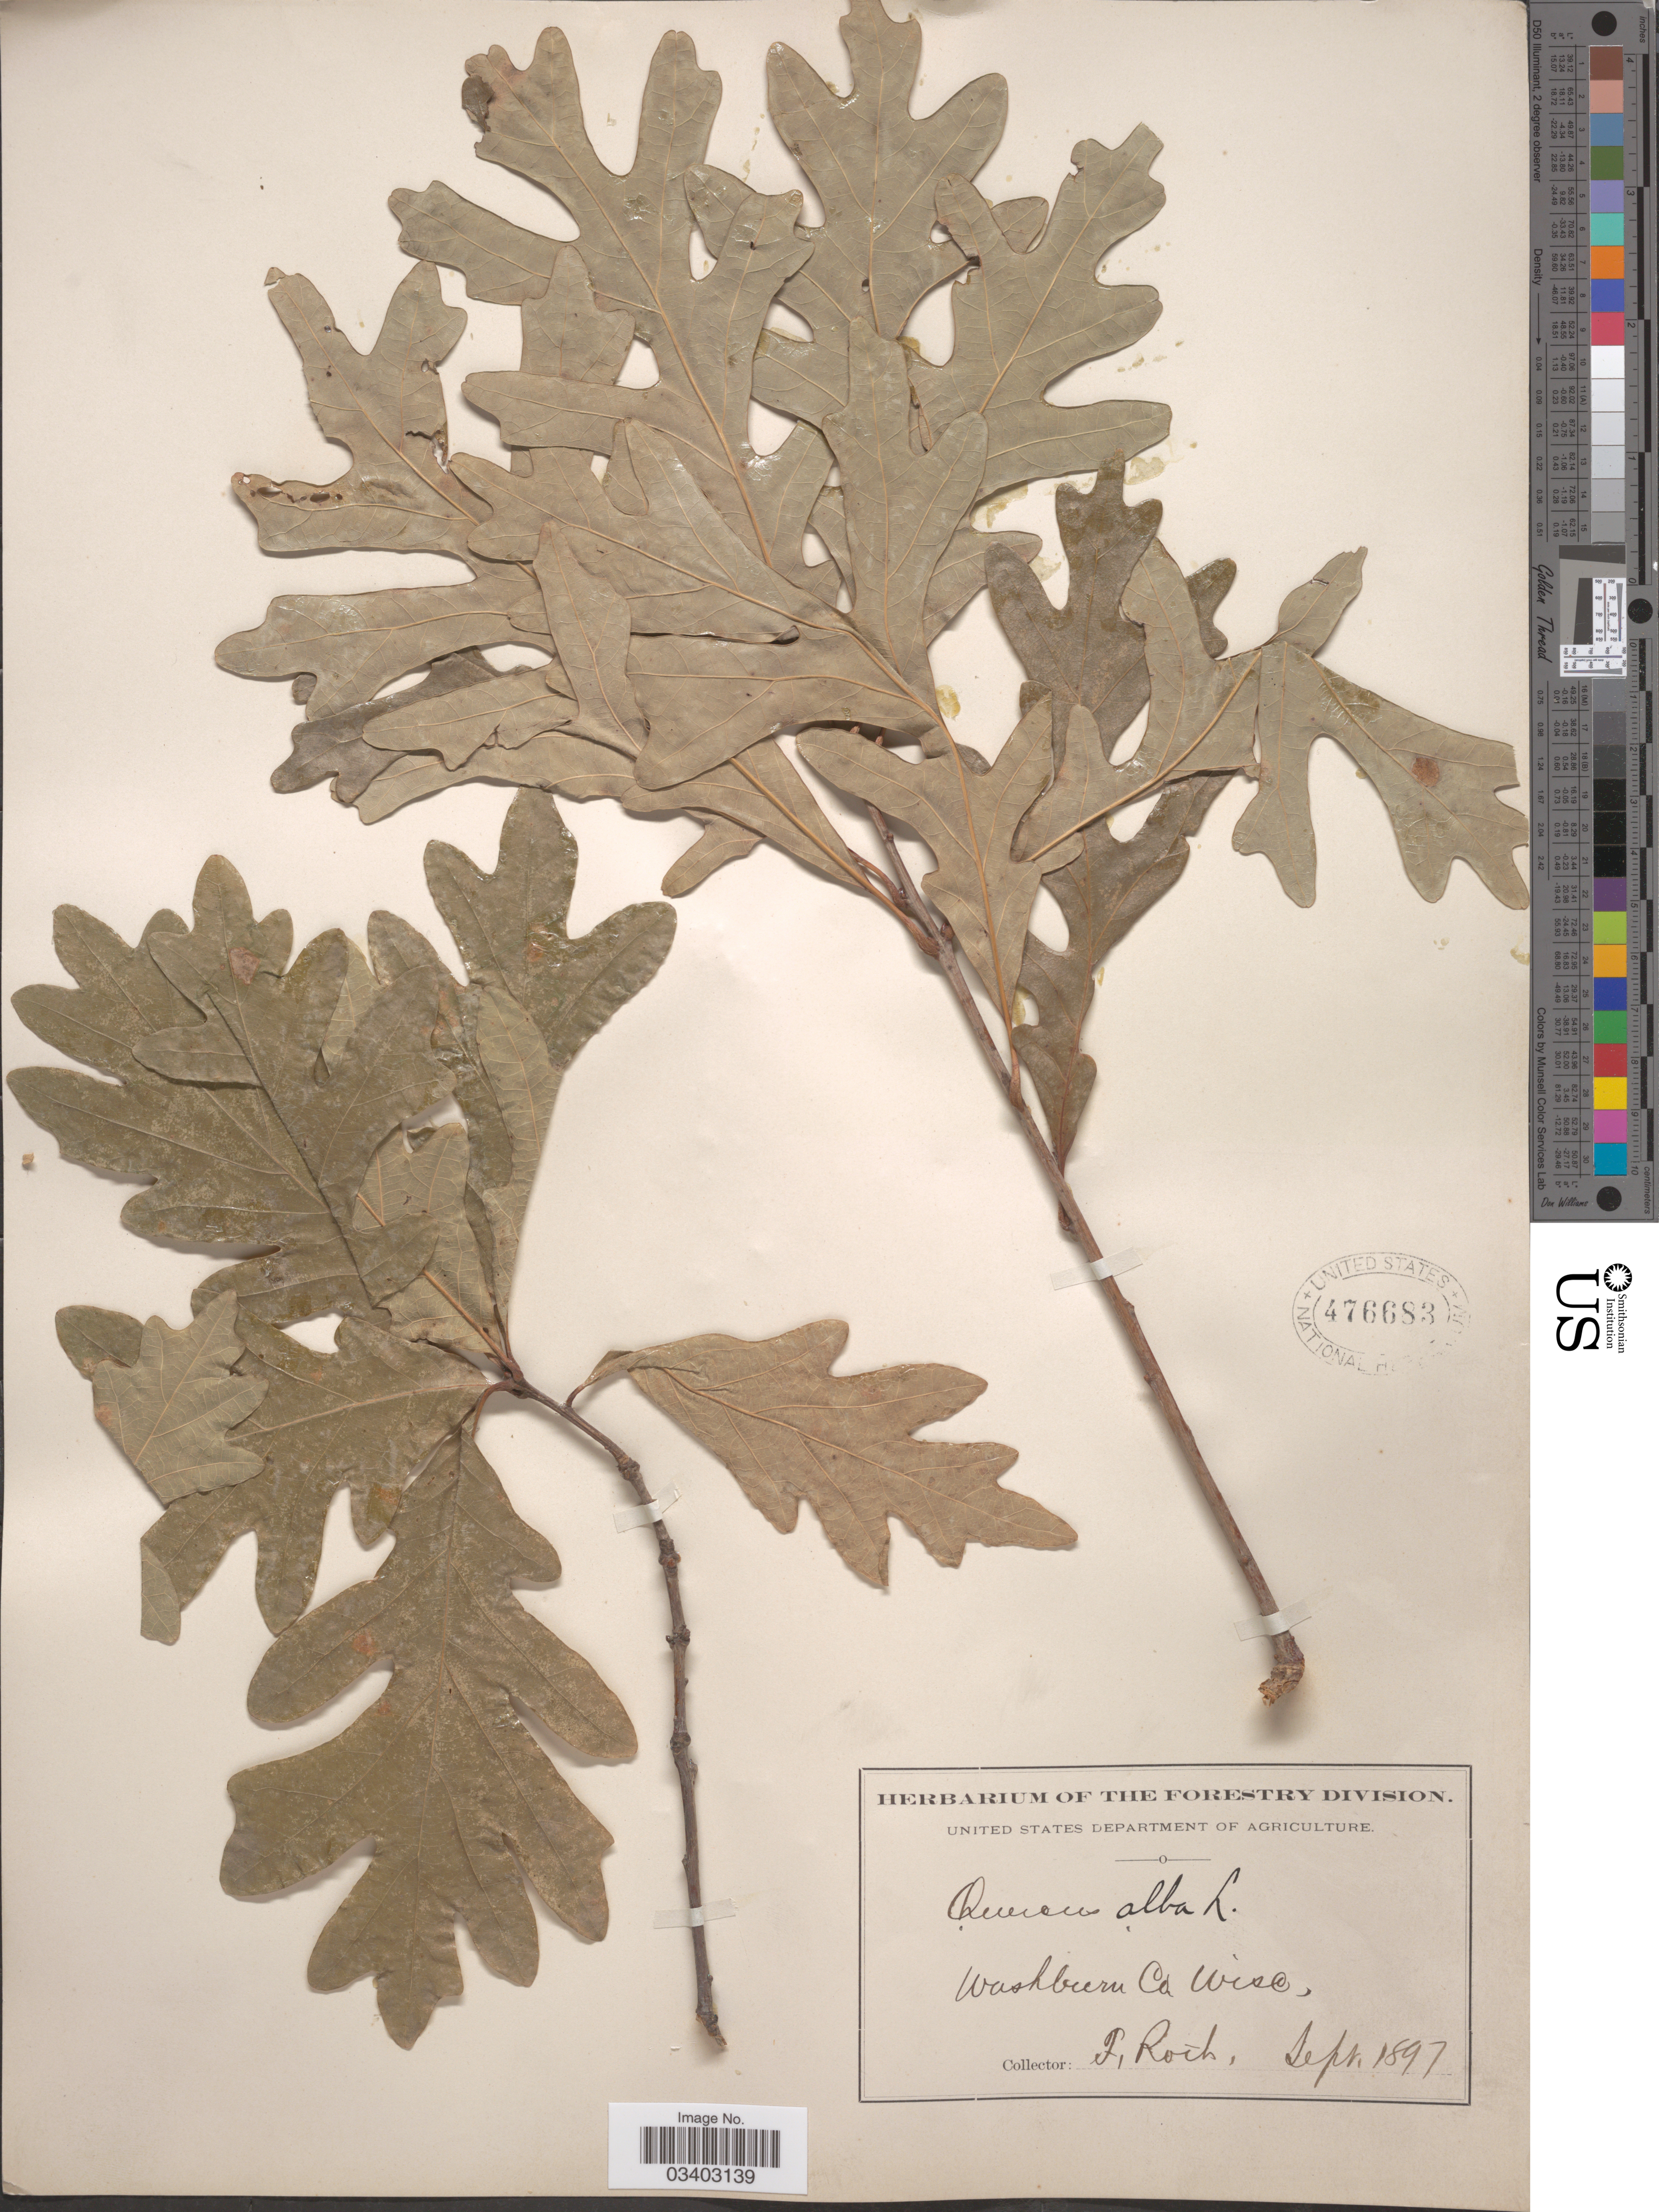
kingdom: Plantae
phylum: Tracheophyta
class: Magnoliopsida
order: Fagales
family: Fagaceae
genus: Quercus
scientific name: Quercus alba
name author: L.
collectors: F. Roth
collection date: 1897-09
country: United States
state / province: Wisconsin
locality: Washburn Co.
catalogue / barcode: US 476683